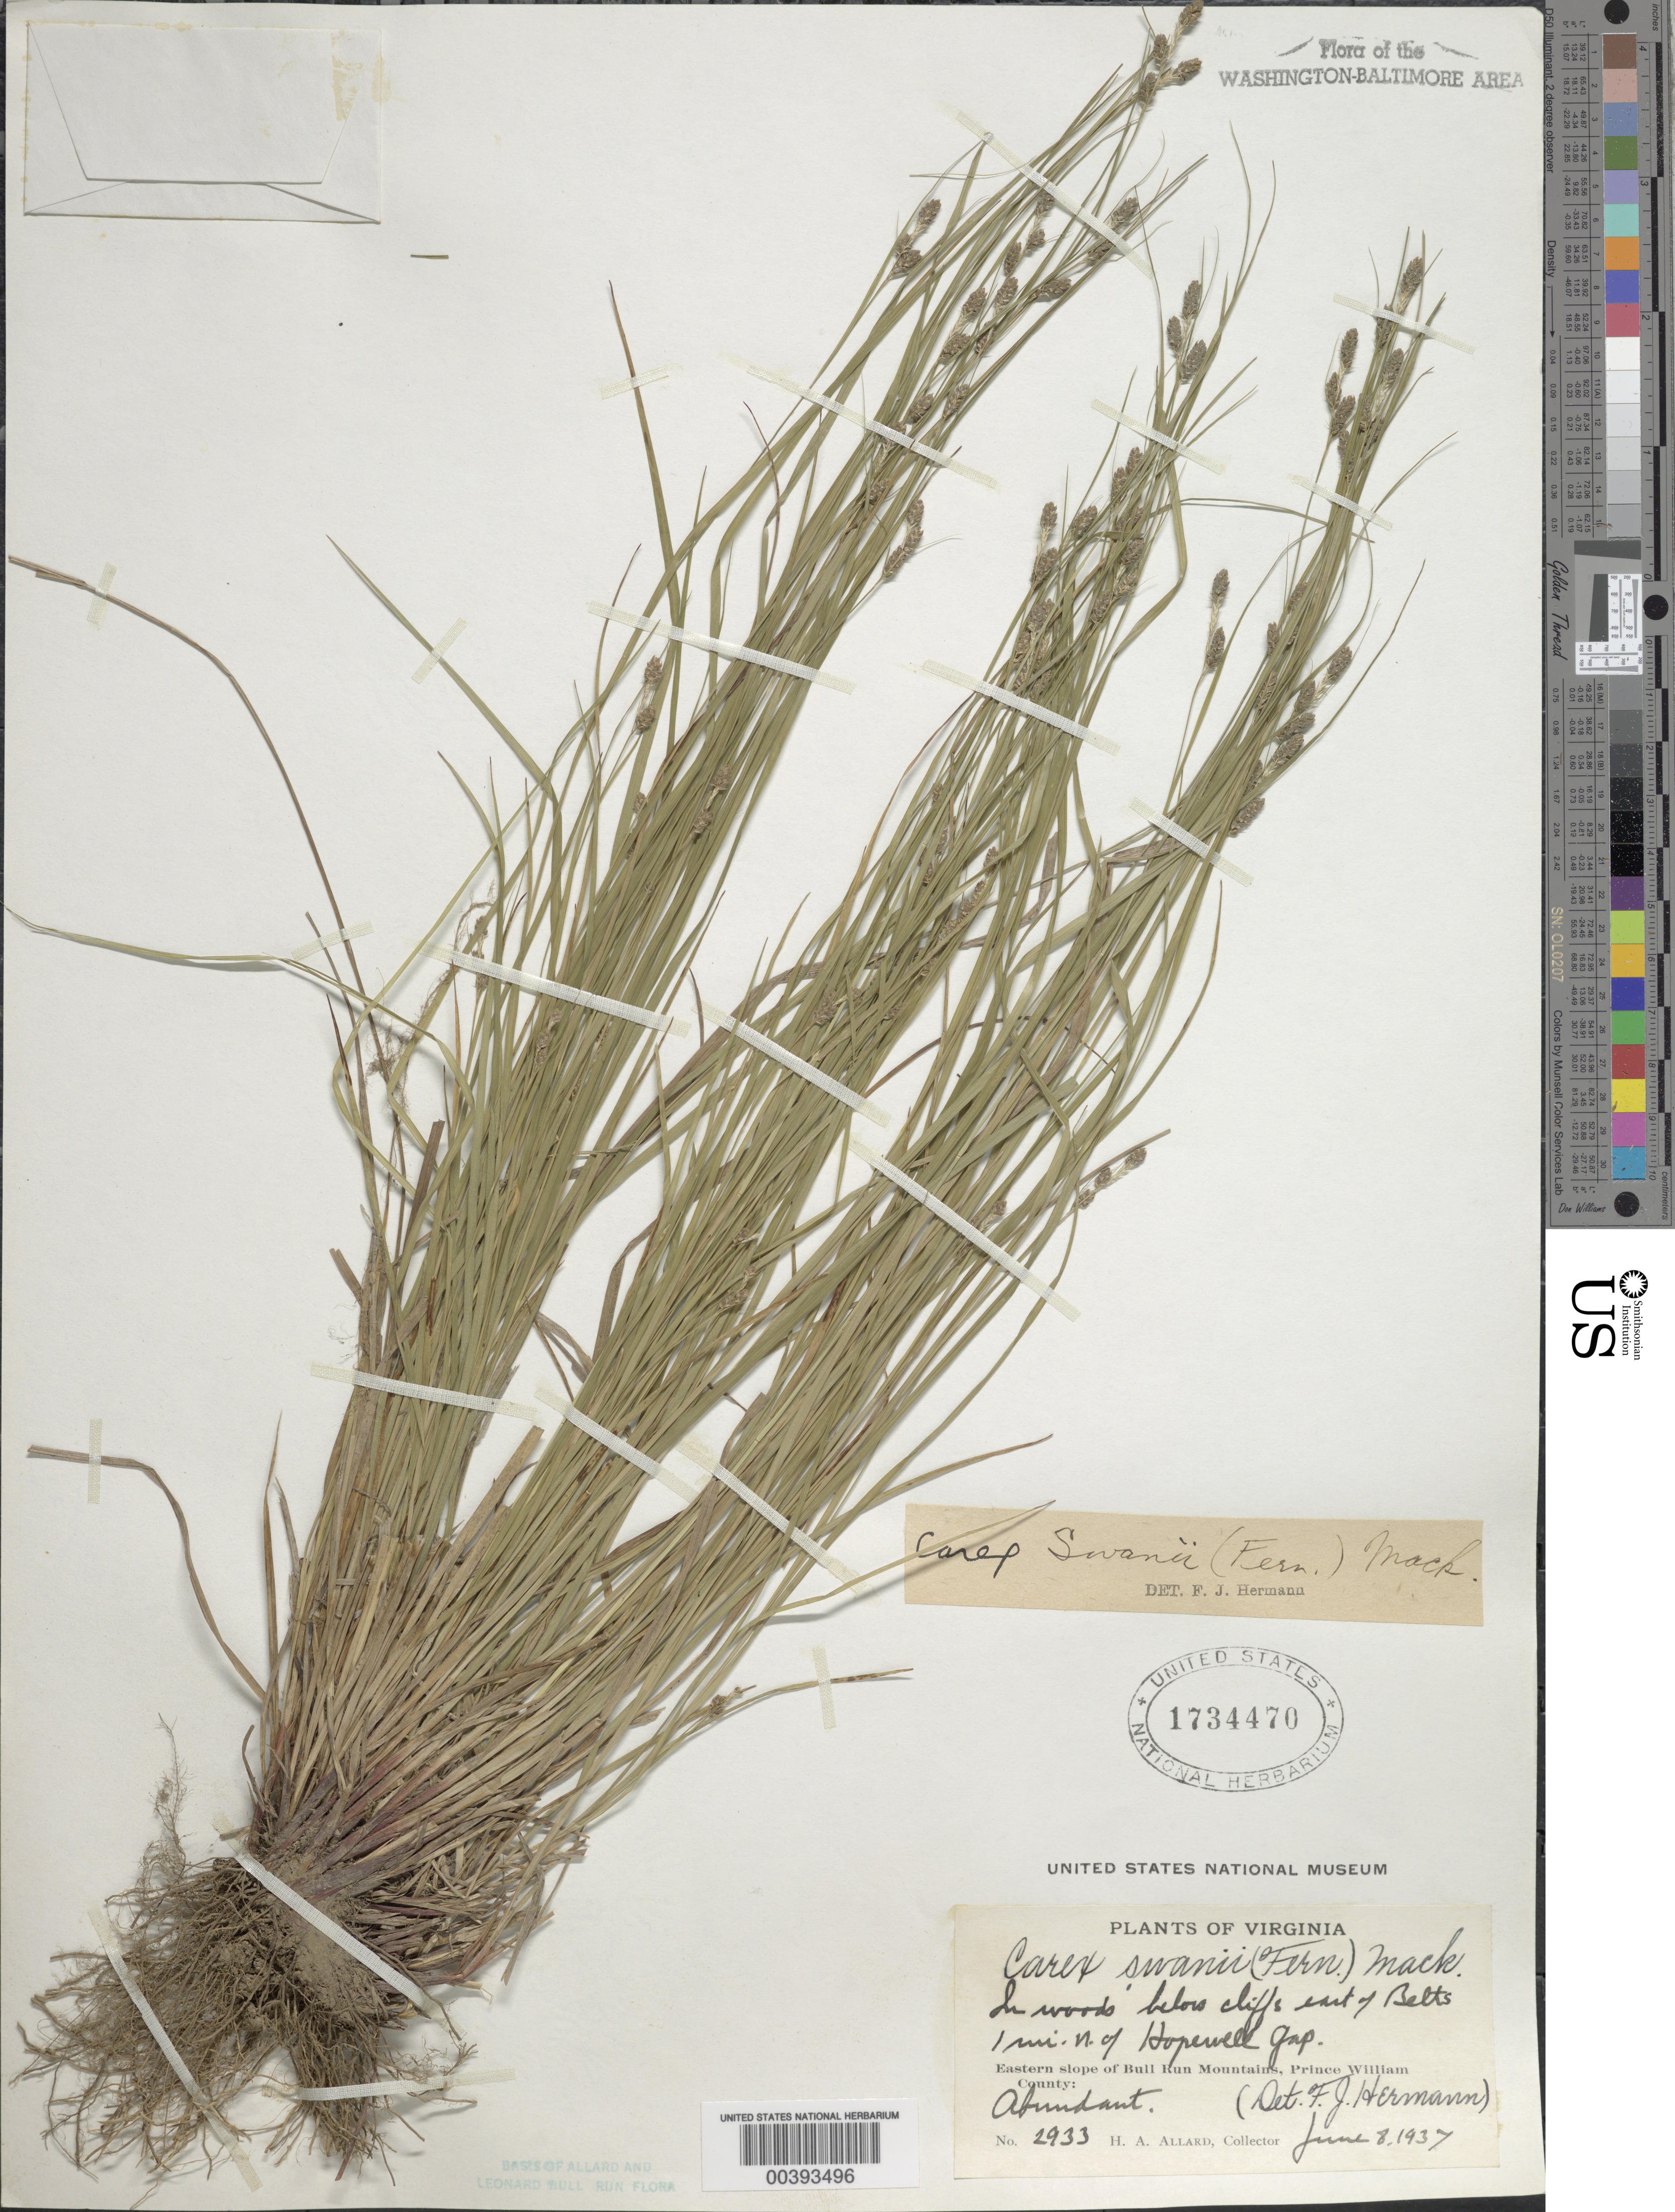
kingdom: Plantae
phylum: Tracheophyta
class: Liliopsida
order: Poales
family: Cyperaceae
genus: Carex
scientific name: Carex swanii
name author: (Fernald) Mack.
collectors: H. A. Allard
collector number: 2933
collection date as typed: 08 Jun 1937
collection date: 1937-06-08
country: United States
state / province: Virginia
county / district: Prince William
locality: East of Belts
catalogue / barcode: US 1734470